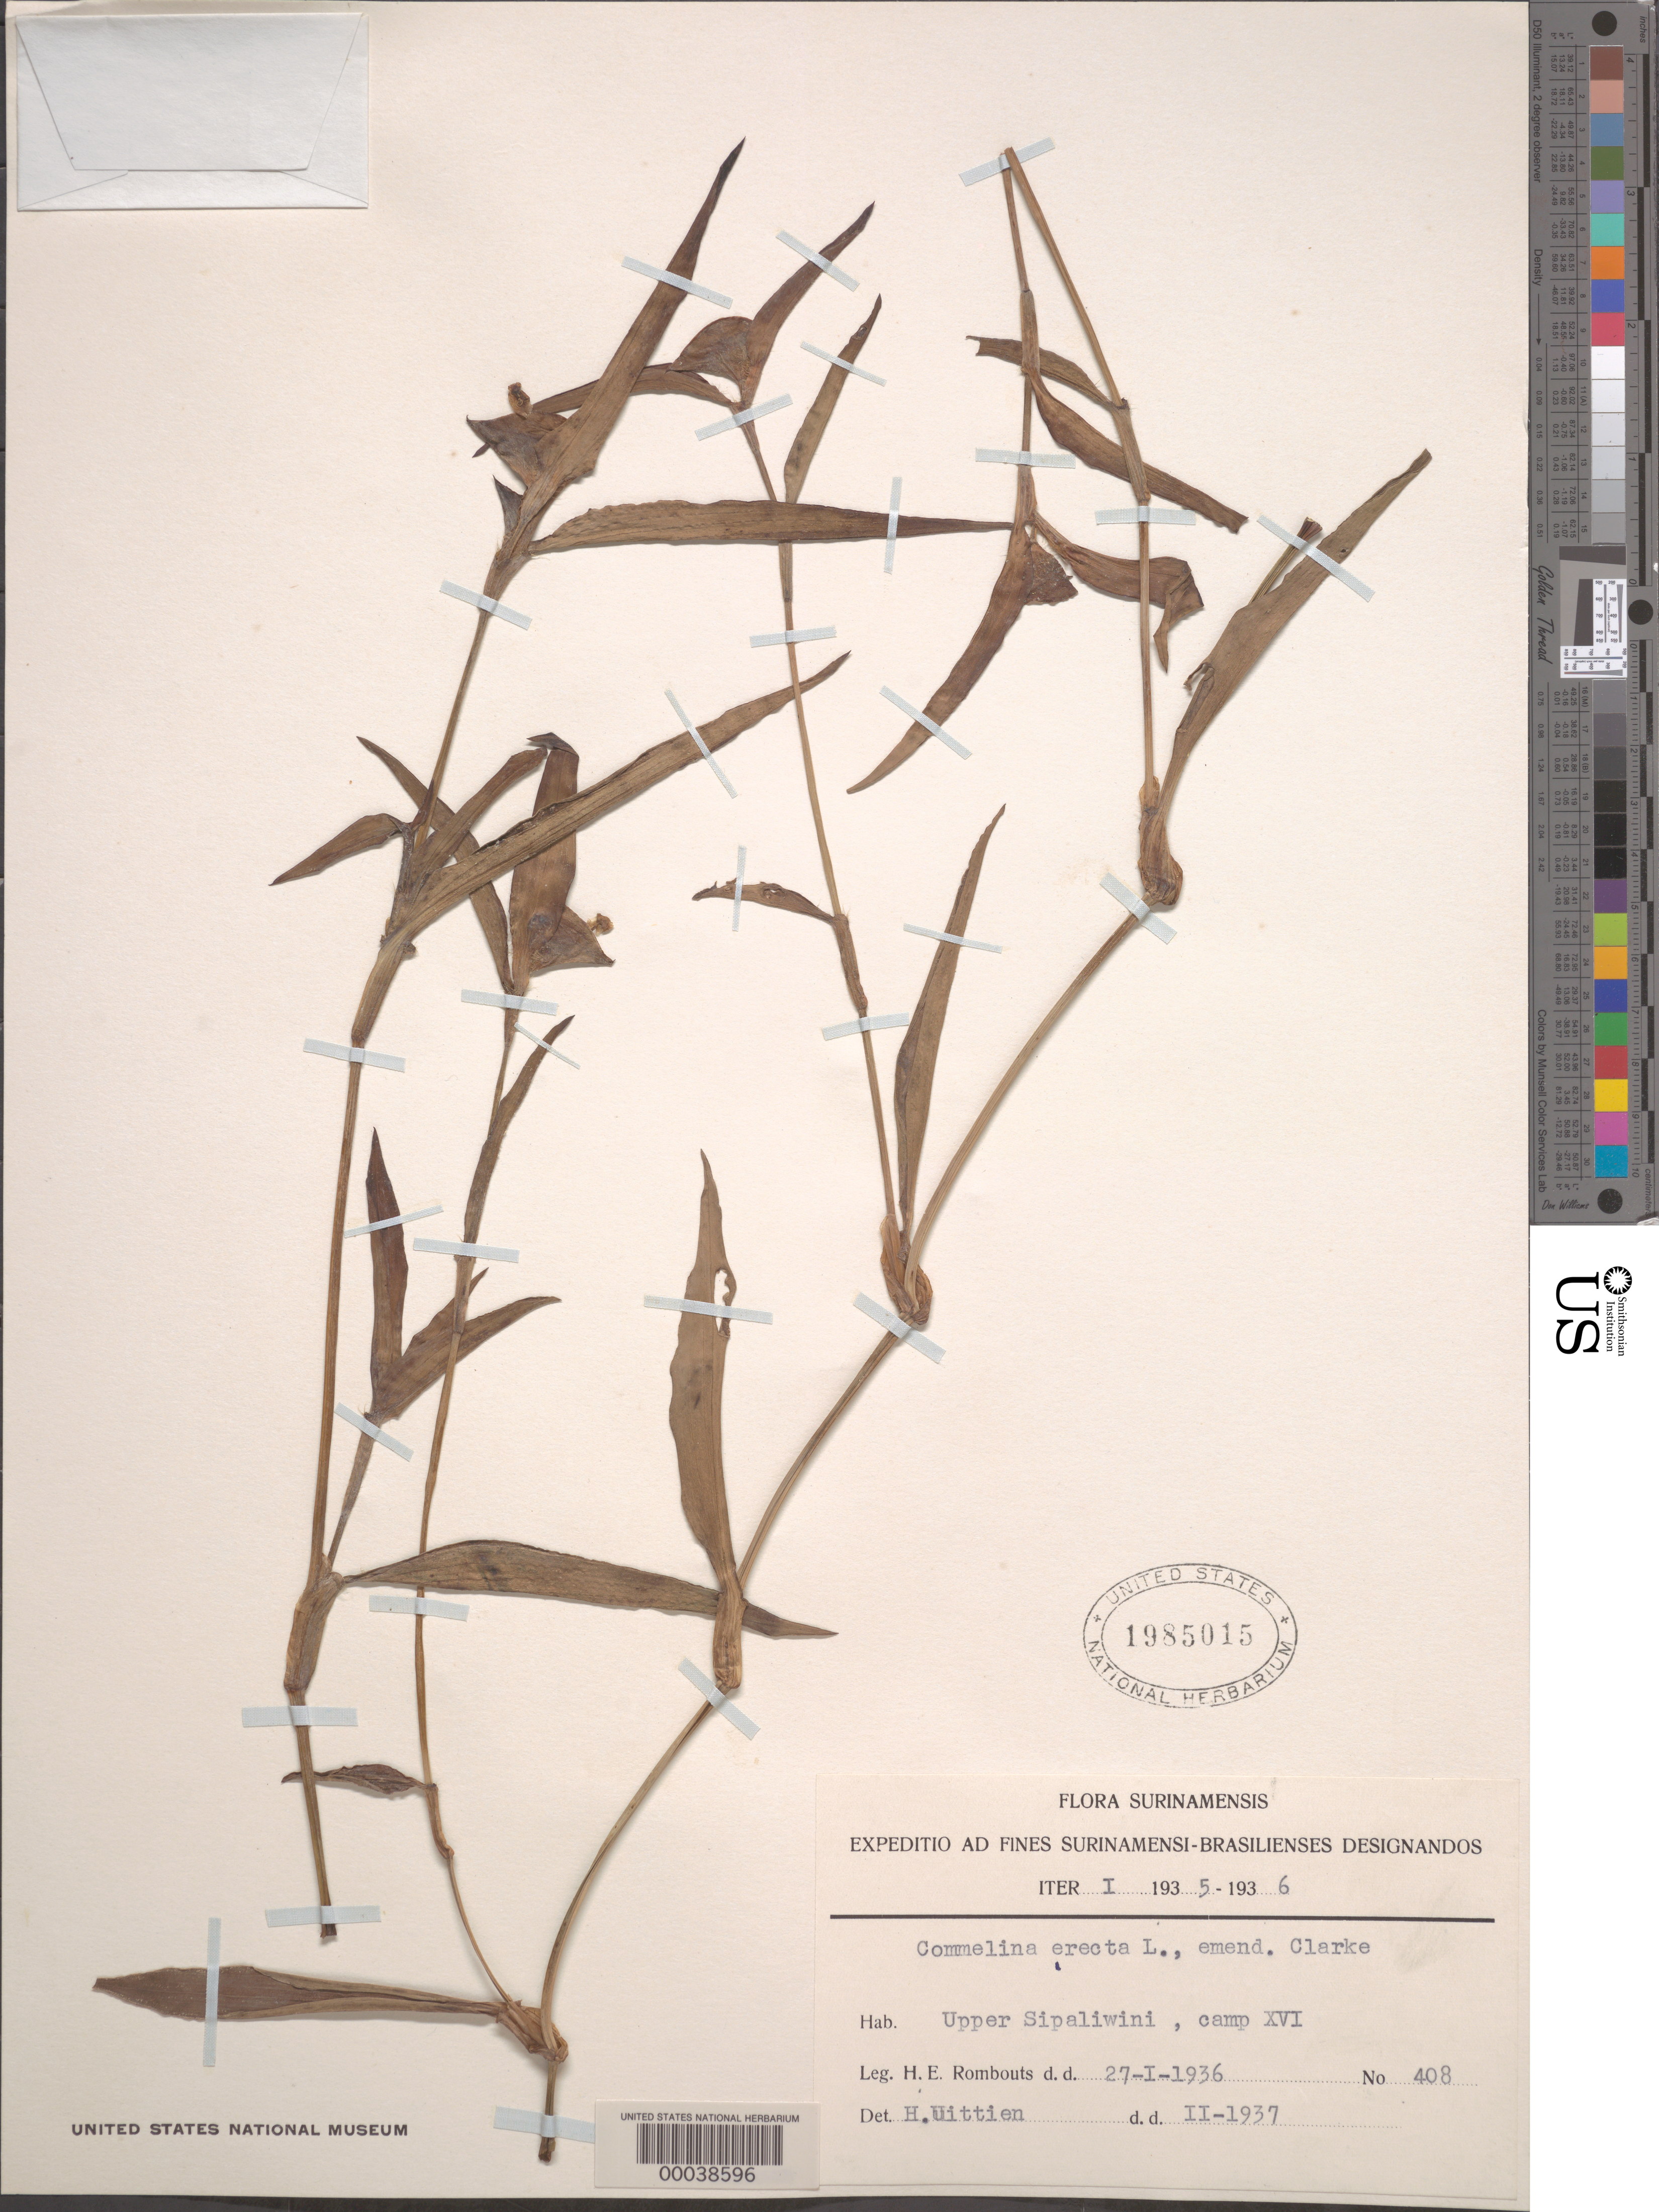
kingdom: Plantae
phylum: Tracheophyta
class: Liliopsida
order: Commelinales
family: Commelinaceae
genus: Commelina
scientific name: Commelina erecta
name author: L.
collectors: H. Rombouts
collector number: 408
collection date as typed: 27 Jan 1936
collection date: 1936-01-27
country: Suriname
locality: Upper sipaliwini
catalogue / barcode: US 1985015